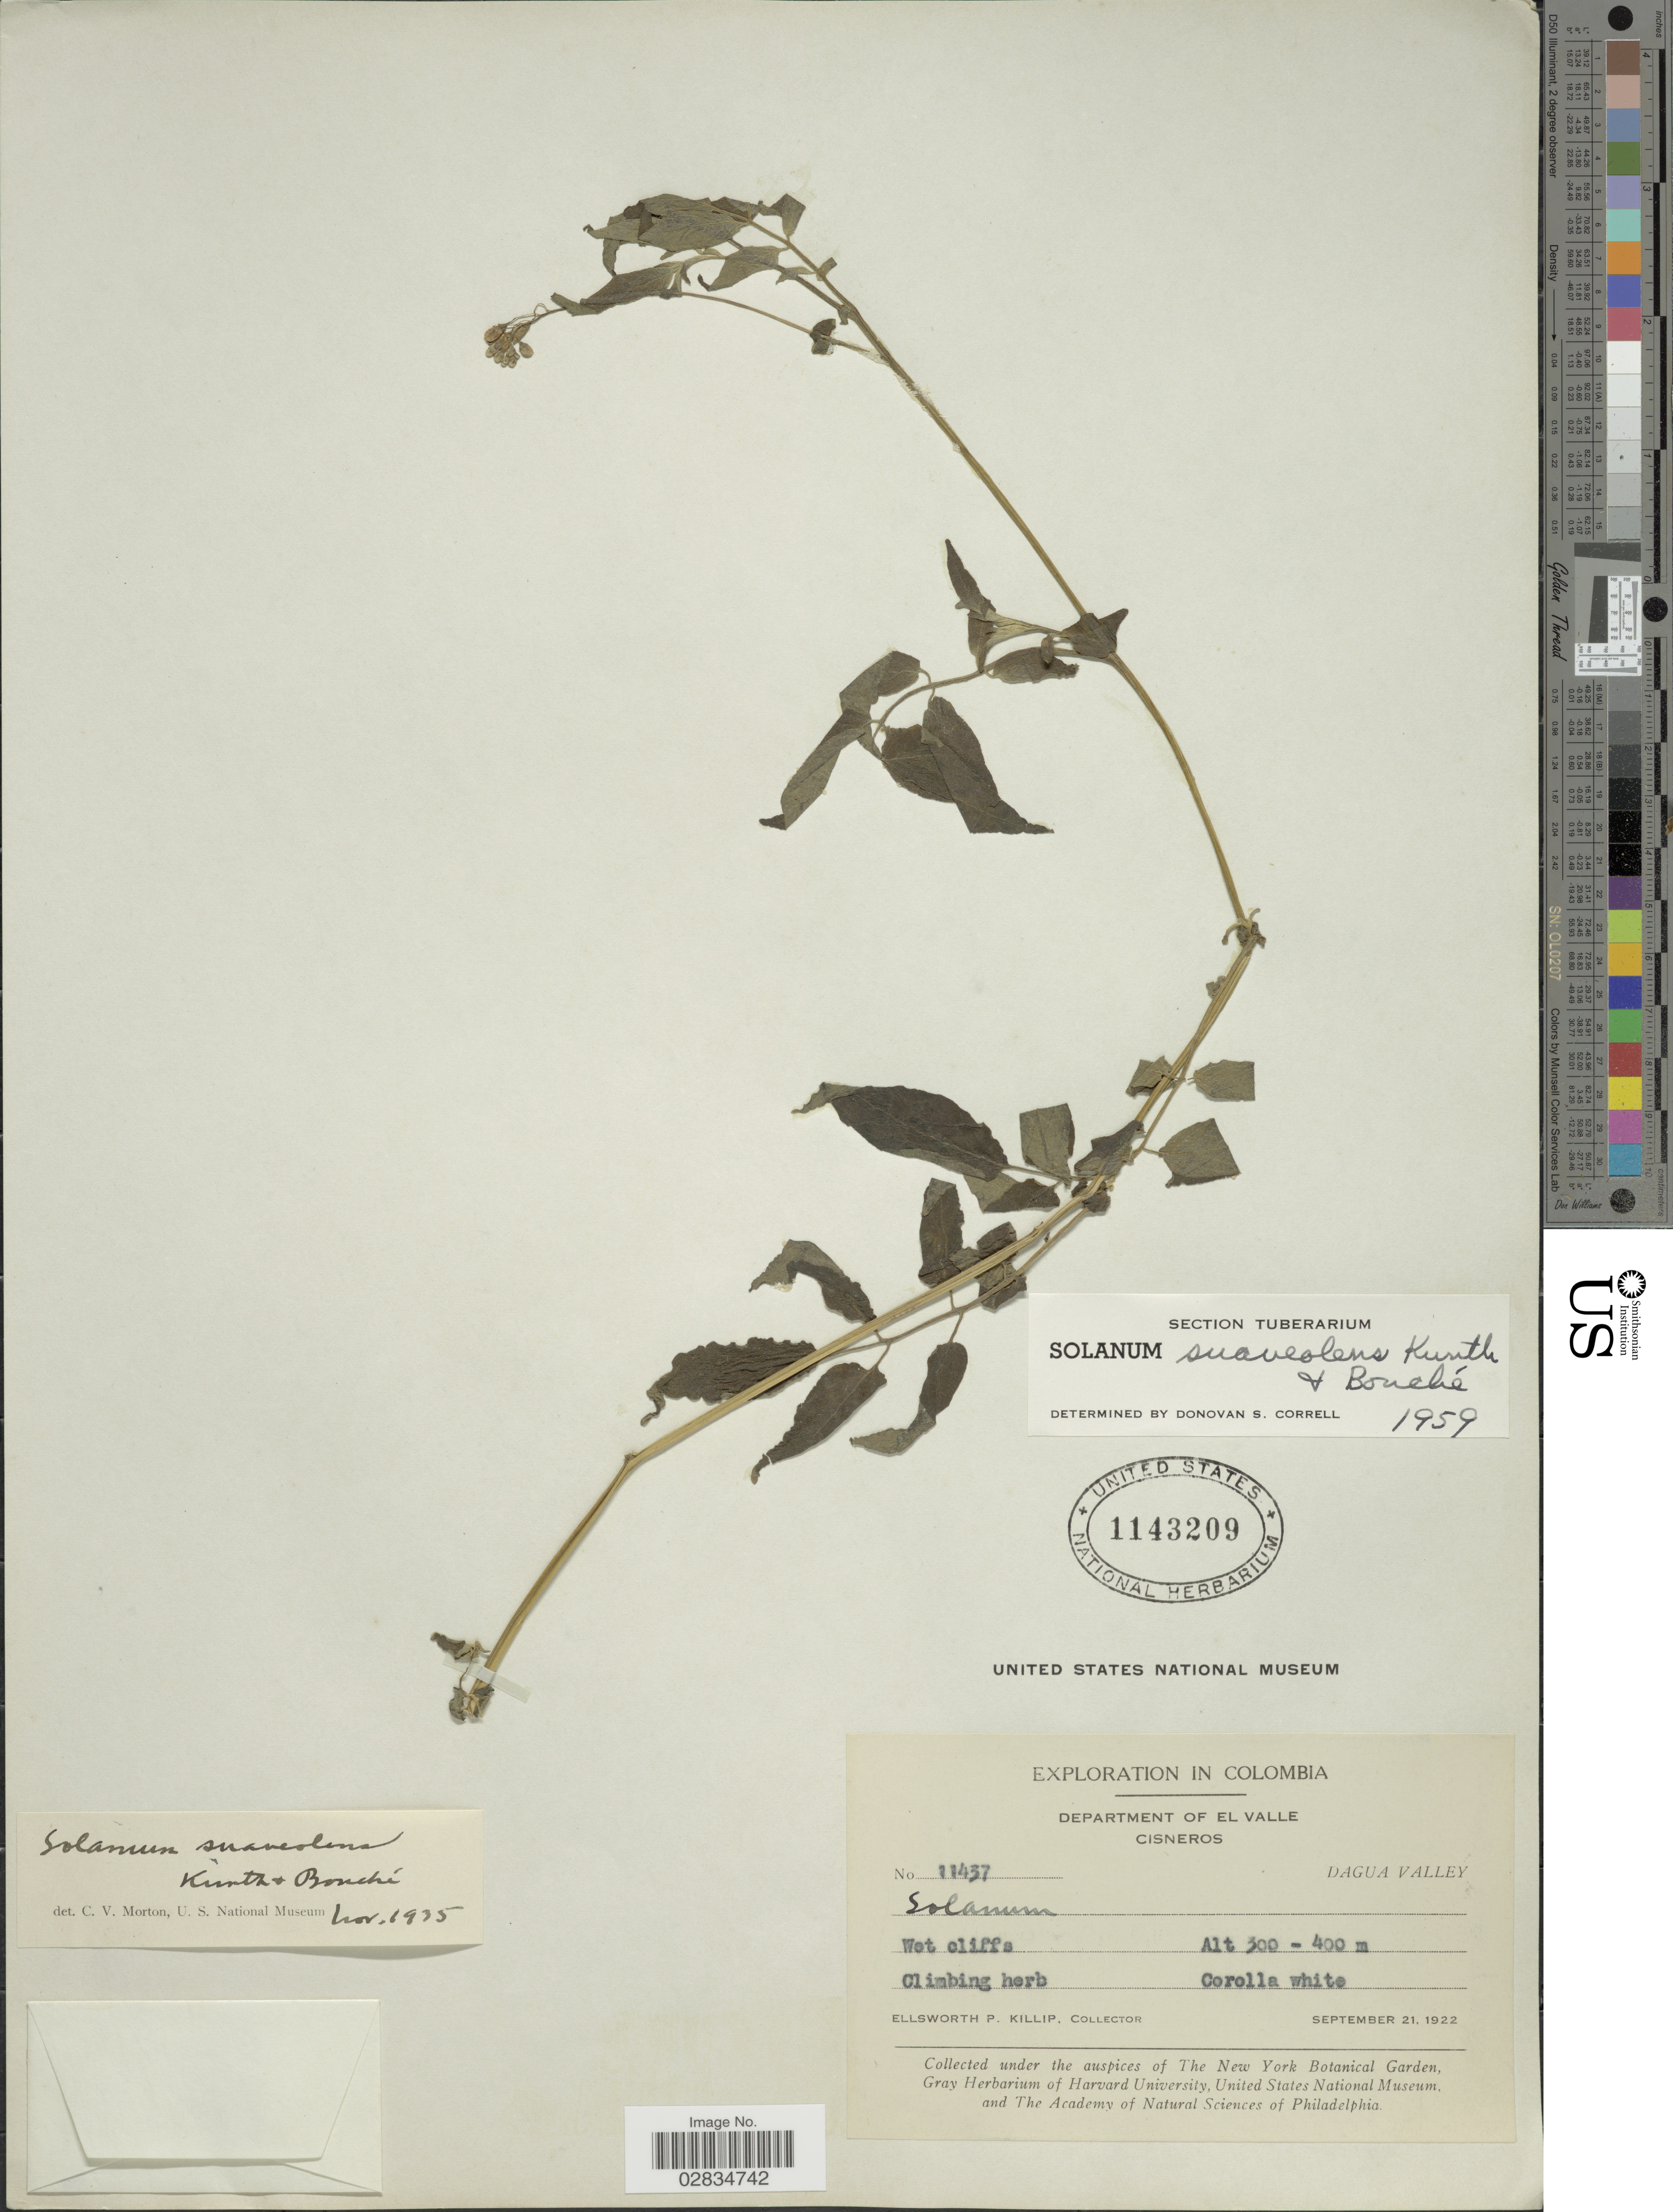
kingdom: Plantae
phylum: Tracheophyta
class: Magnoliopsida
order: Solanales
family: Solanaceae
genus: Solanum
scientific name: Solanum suaveolens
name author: Kunth & C.D. Bouché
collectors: E. P. Killip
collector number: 11437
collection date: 1922-09-21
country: Colombia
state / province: Valle del Cauca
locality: Department of El Valle, Cisneros, Dagua Valley.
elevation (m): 300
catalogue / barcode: US 1143209